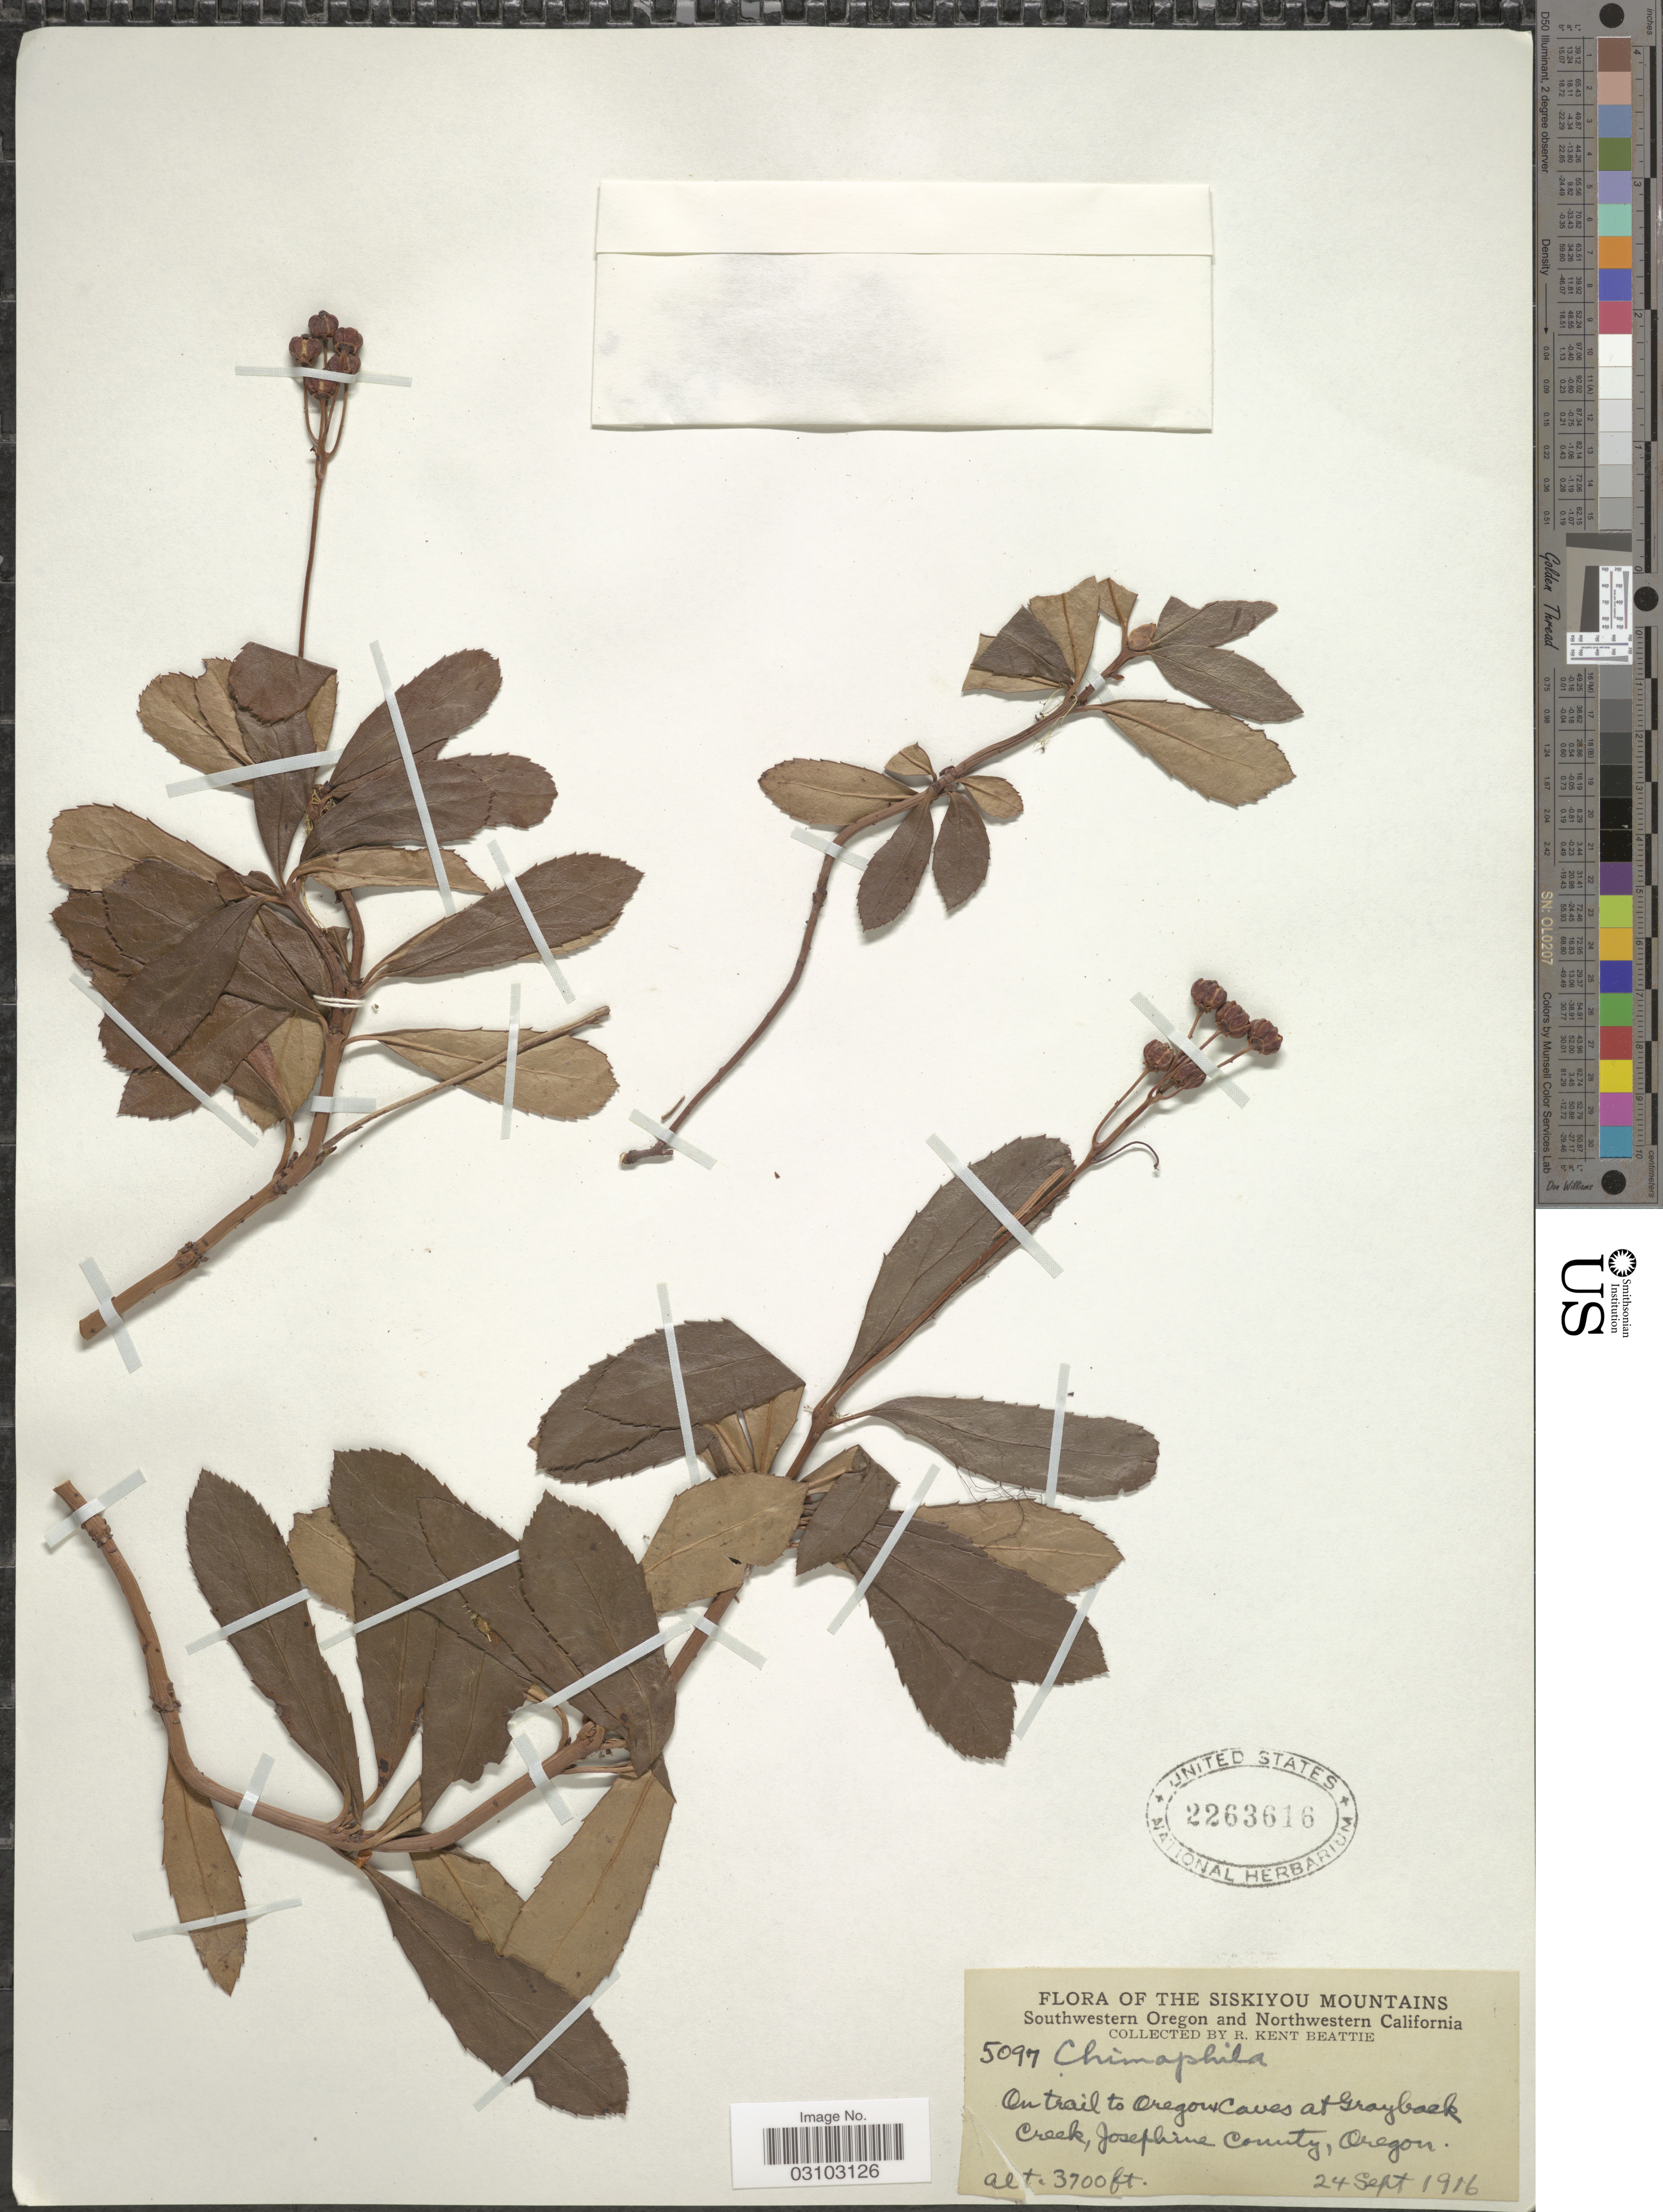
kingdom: Plantae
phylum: Tracheophyta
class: Magnoliopsida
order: Ericales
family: Ericaceae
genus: Chimaphila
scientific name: Chimaphila umbellata var. occidentalis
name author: (Rydb.) S.F. Blake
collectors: R. K. Beattie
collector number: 5097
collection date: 1916-09-24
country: United States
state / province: Oregon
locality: The Siskiyou Mountains, Southwestern Oregon, On trail to Oregon Caves at Grayback Creek, Josephine County.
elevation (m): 1128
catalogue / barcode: US 2263616